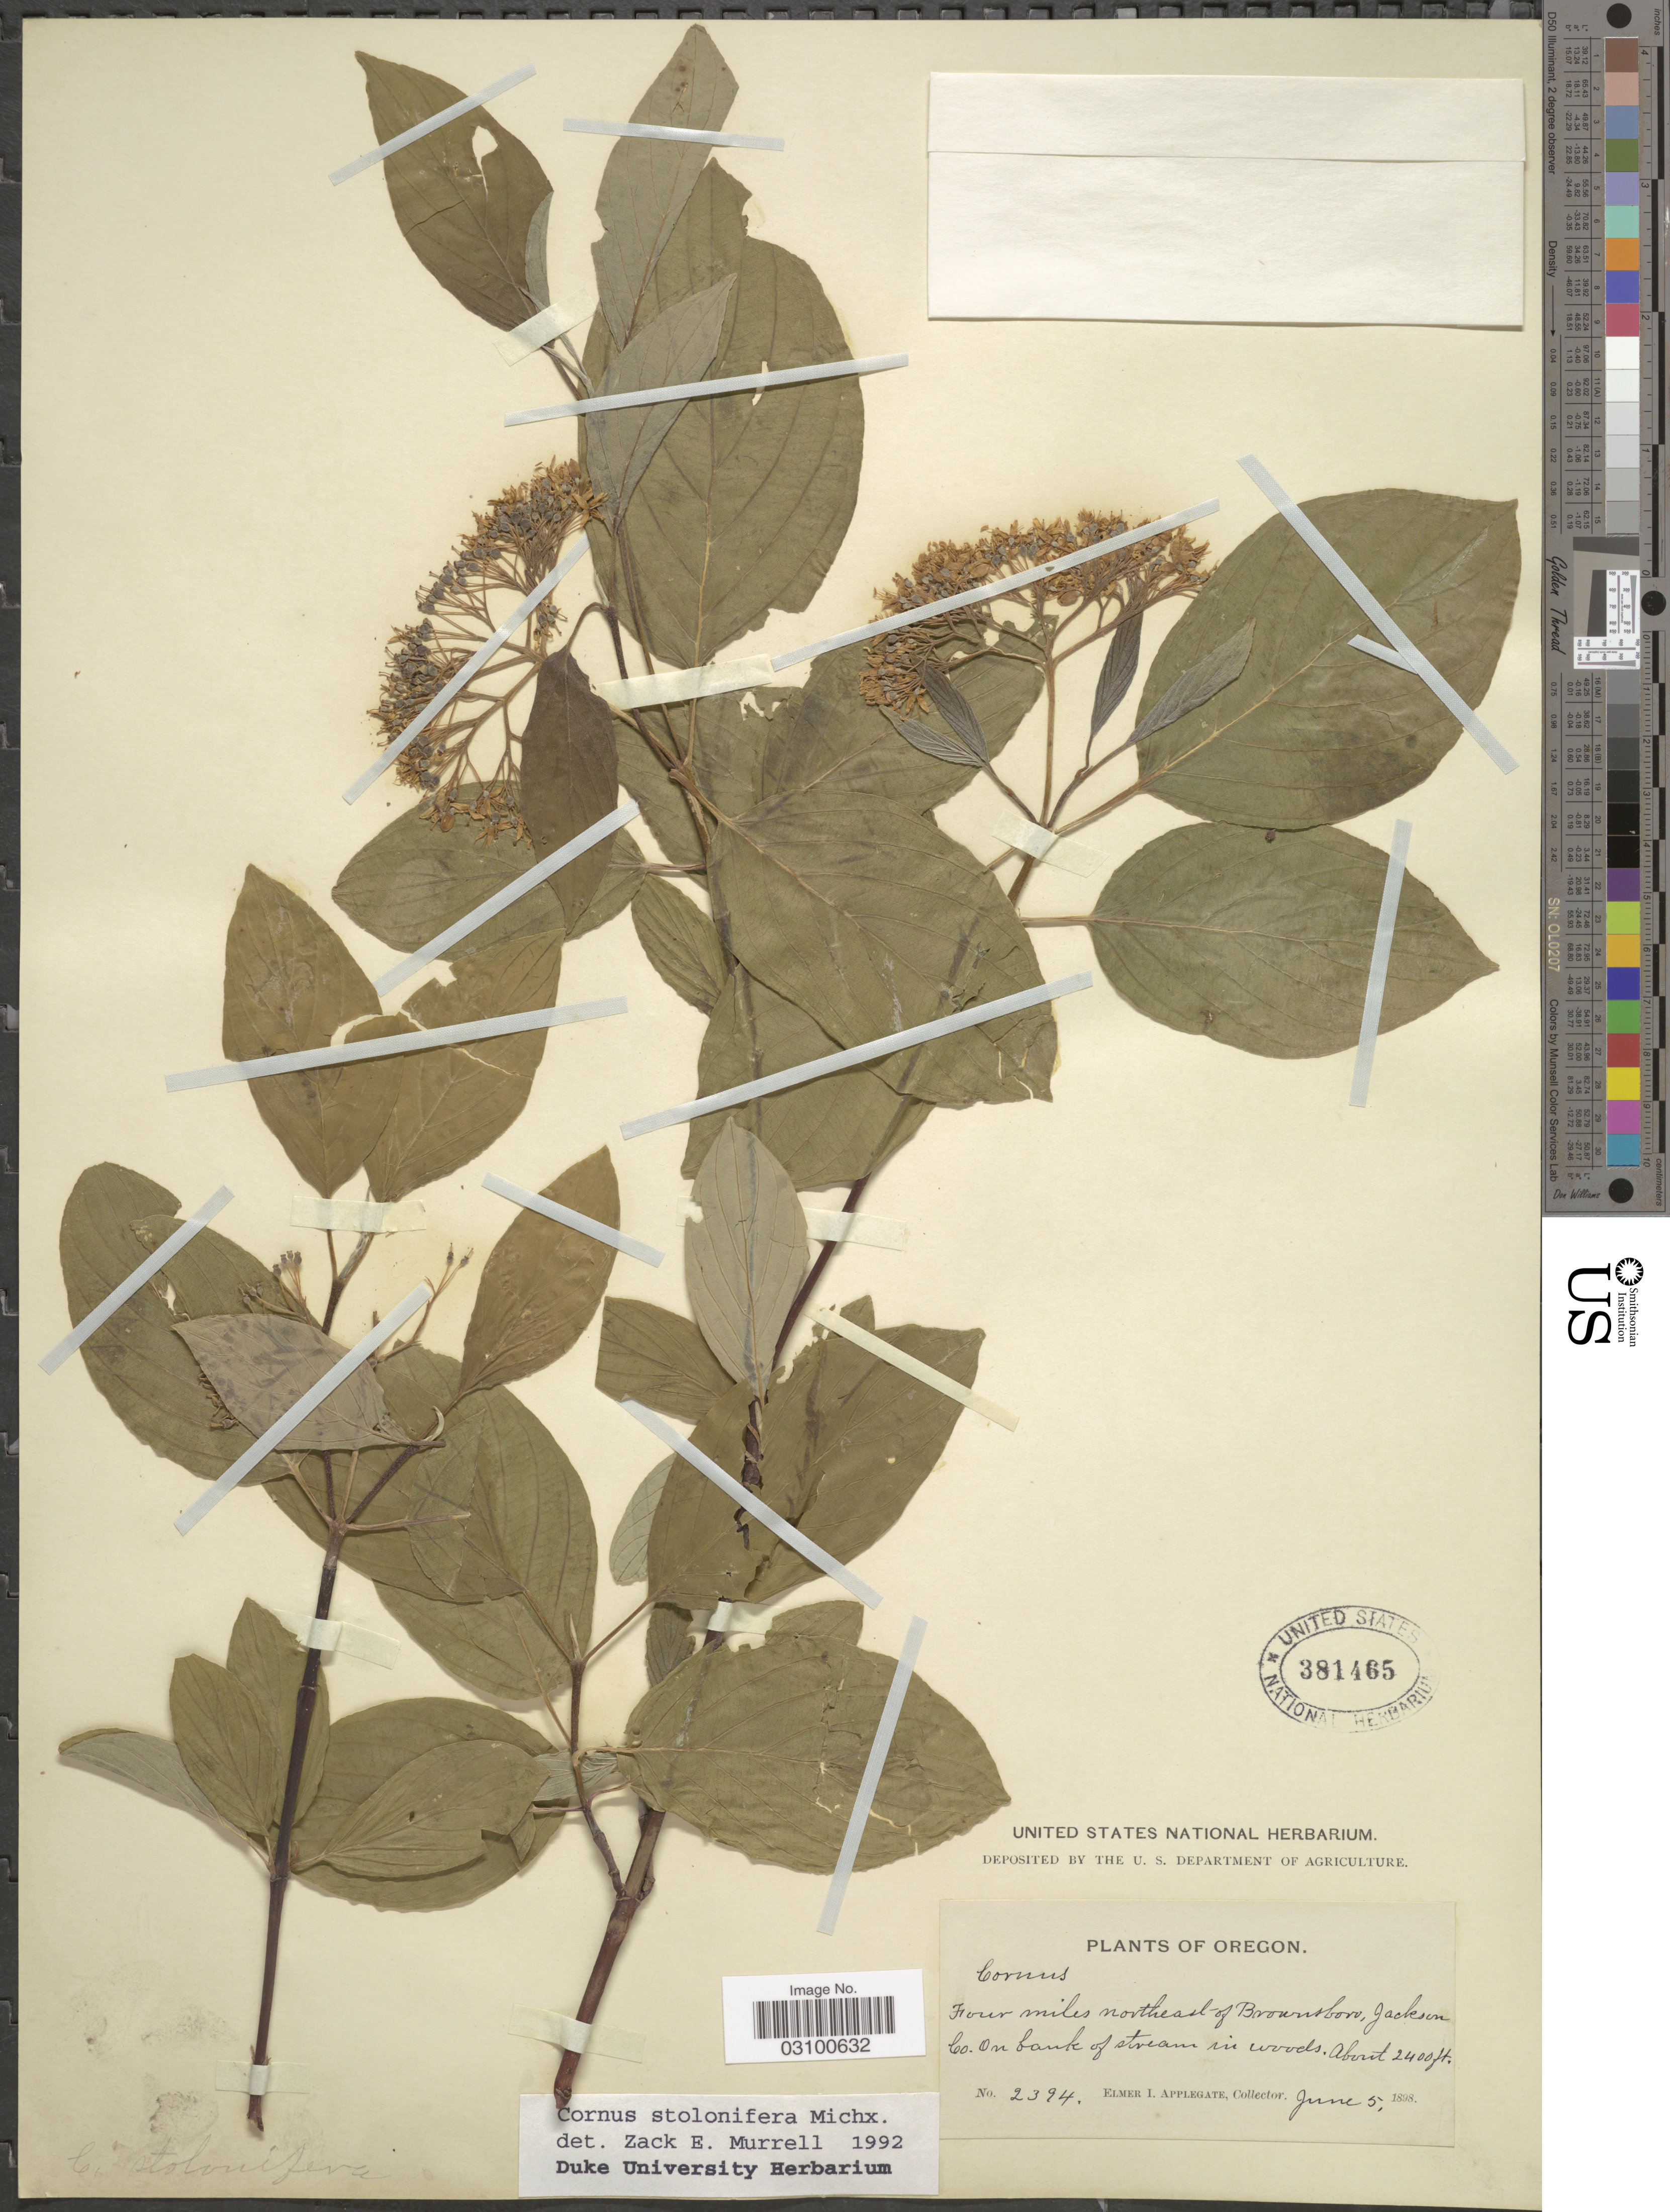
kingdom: Plantae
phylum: Tracheophyta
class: Magnoliopsida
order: Cornales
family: Cornaceae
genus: Cornus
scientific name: Cornus sericea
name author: L.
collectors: E. I. Applegate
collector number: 2394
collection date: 1898-06-05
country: United States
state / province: Oregon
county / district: Jackson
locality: Four miles northeast of Brownsboro, Jackson Co.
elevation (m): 732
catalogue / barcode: US 381465